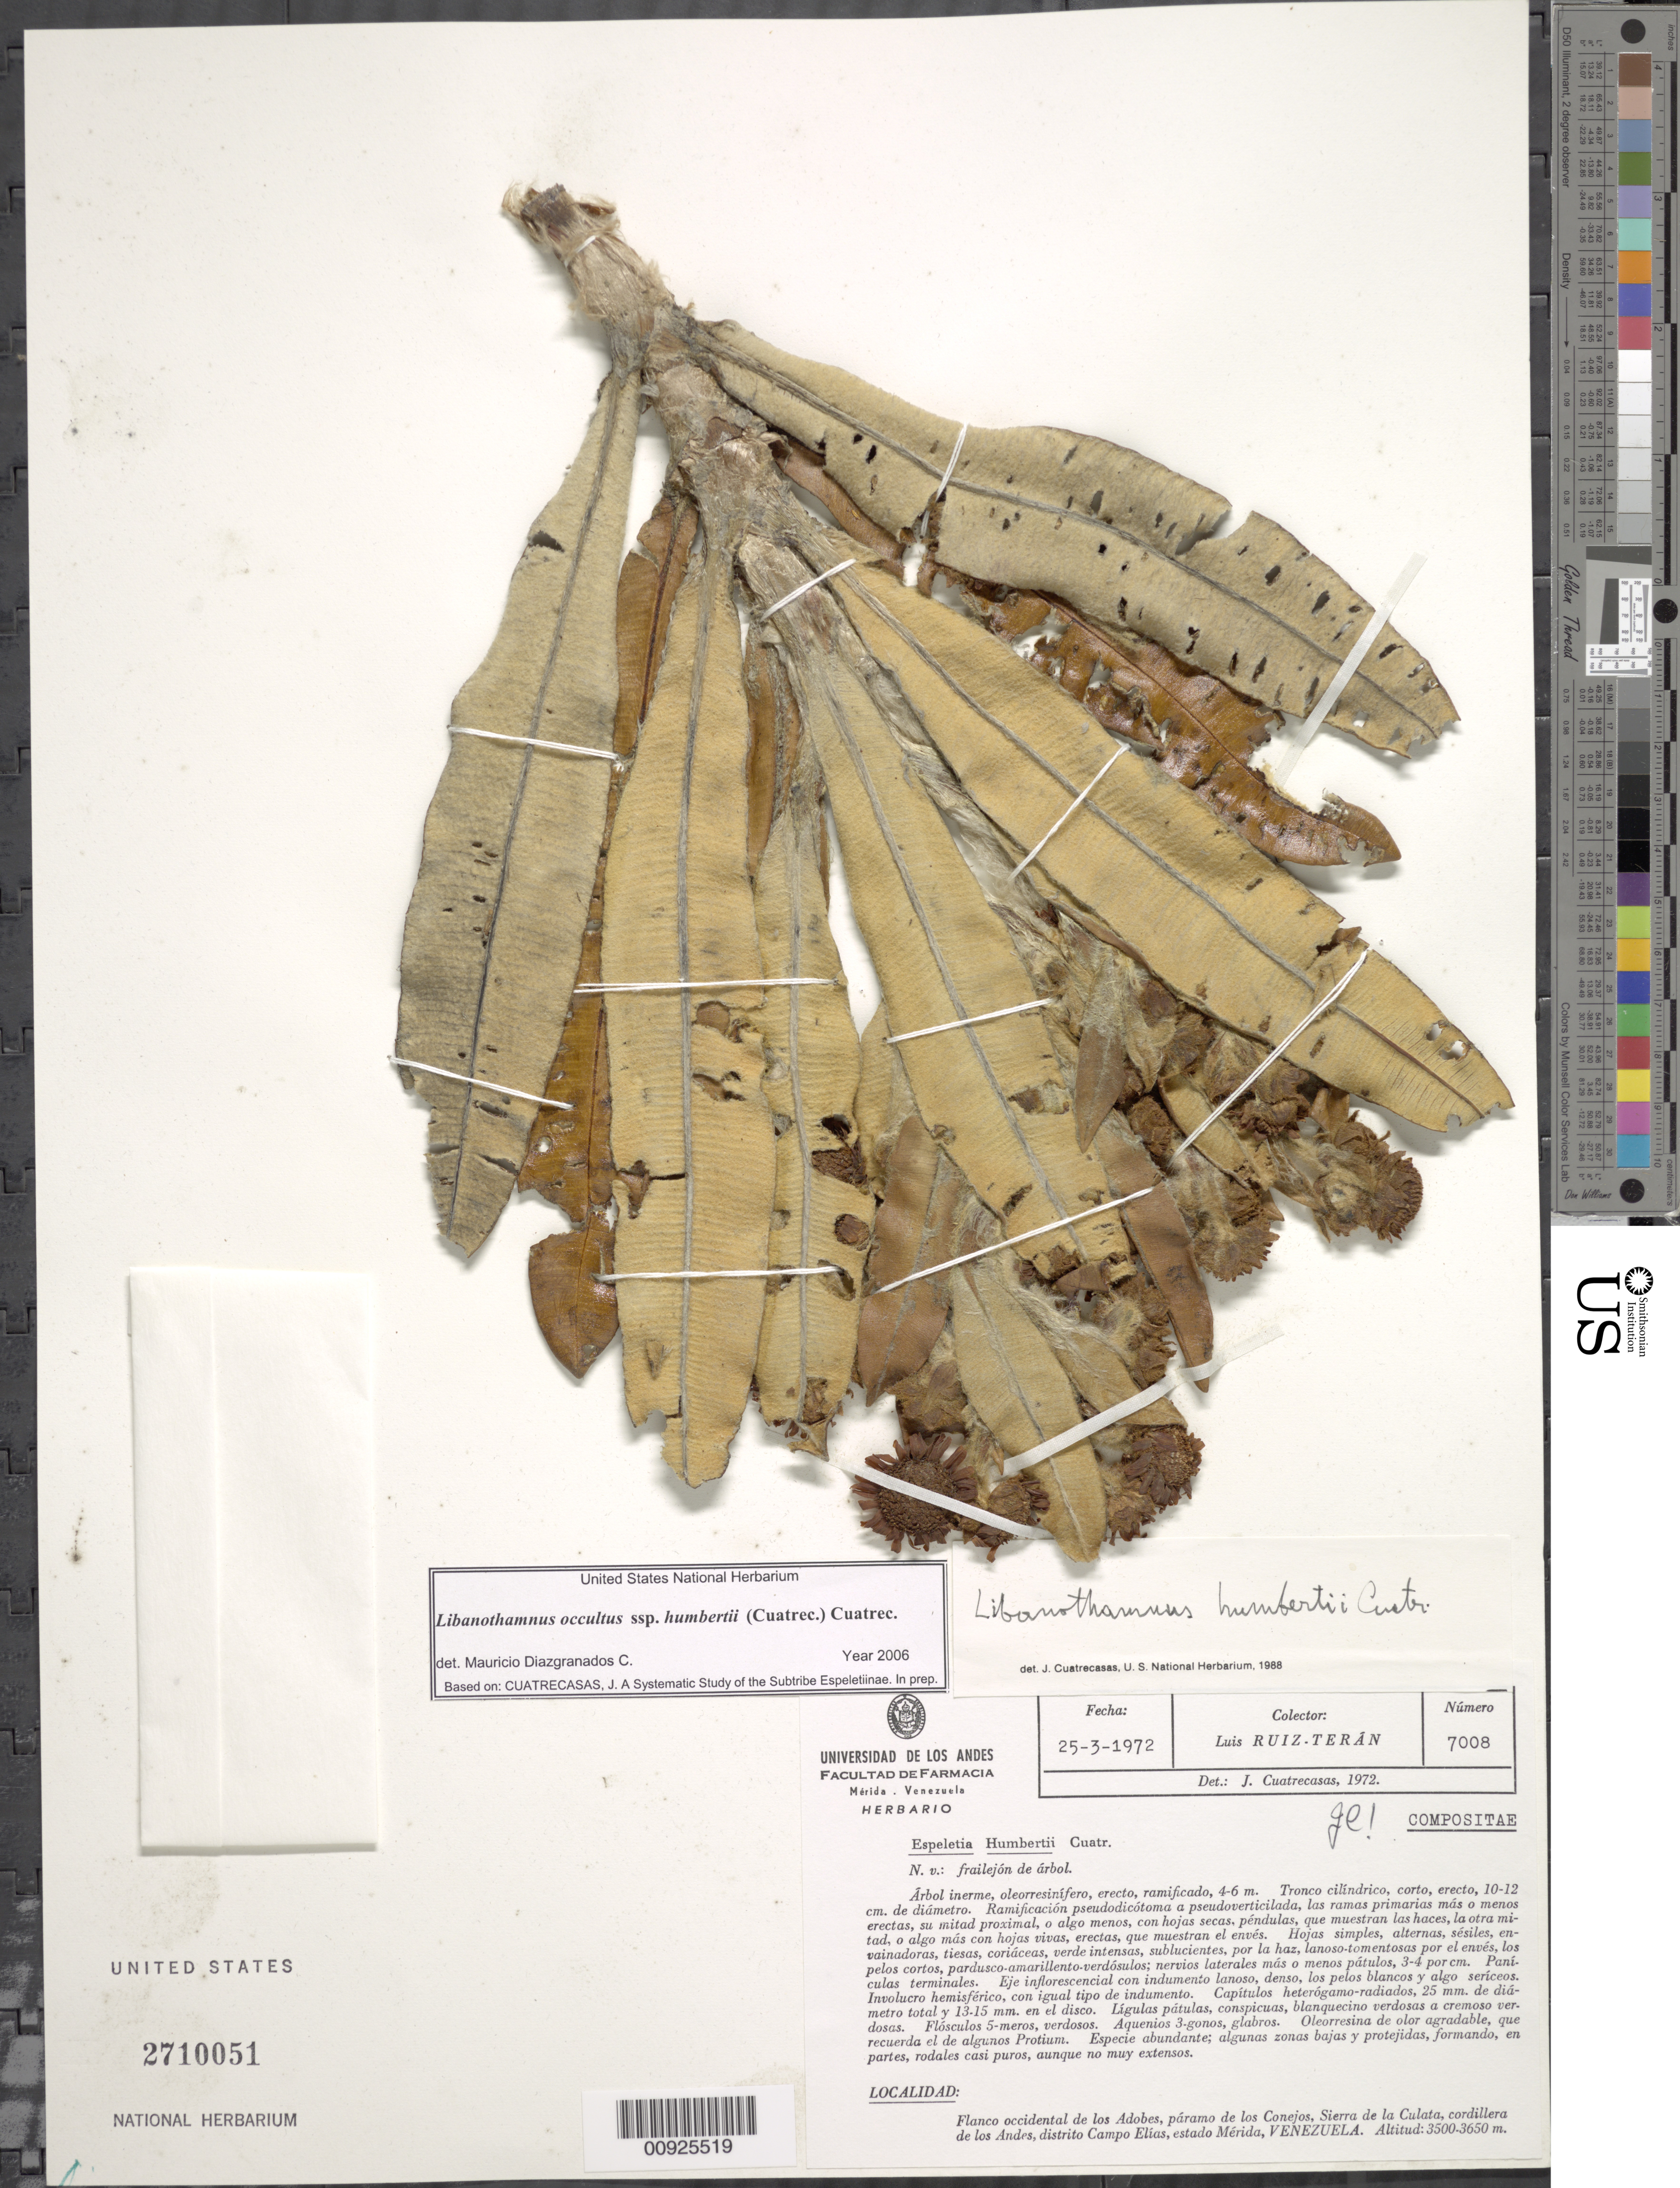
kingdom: Plantae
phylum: Tracheophyta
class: Magnoliopsida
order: Asterales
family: Asteraceae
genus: Libanothamnus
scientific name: Libanothamnus occultus subsp. humbertii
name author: (Cuatrec.) Cuatrec.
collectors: L. E. Ruíz-Terán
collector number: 7008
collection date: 1972-03-25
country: Venezuela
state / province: Mérida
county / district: Campo Elías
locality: P. de los Conejos. Flanco occidental de los Adobes, páramo de los Conejos, Sierra de la Culata, Cordillera de los Andes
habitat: Especie abundante; algunas zonas bajas y protegidas, formando, en partes, rodales casi puros, aunque no muy extensos.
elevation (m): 3500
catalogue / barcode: US 2710051